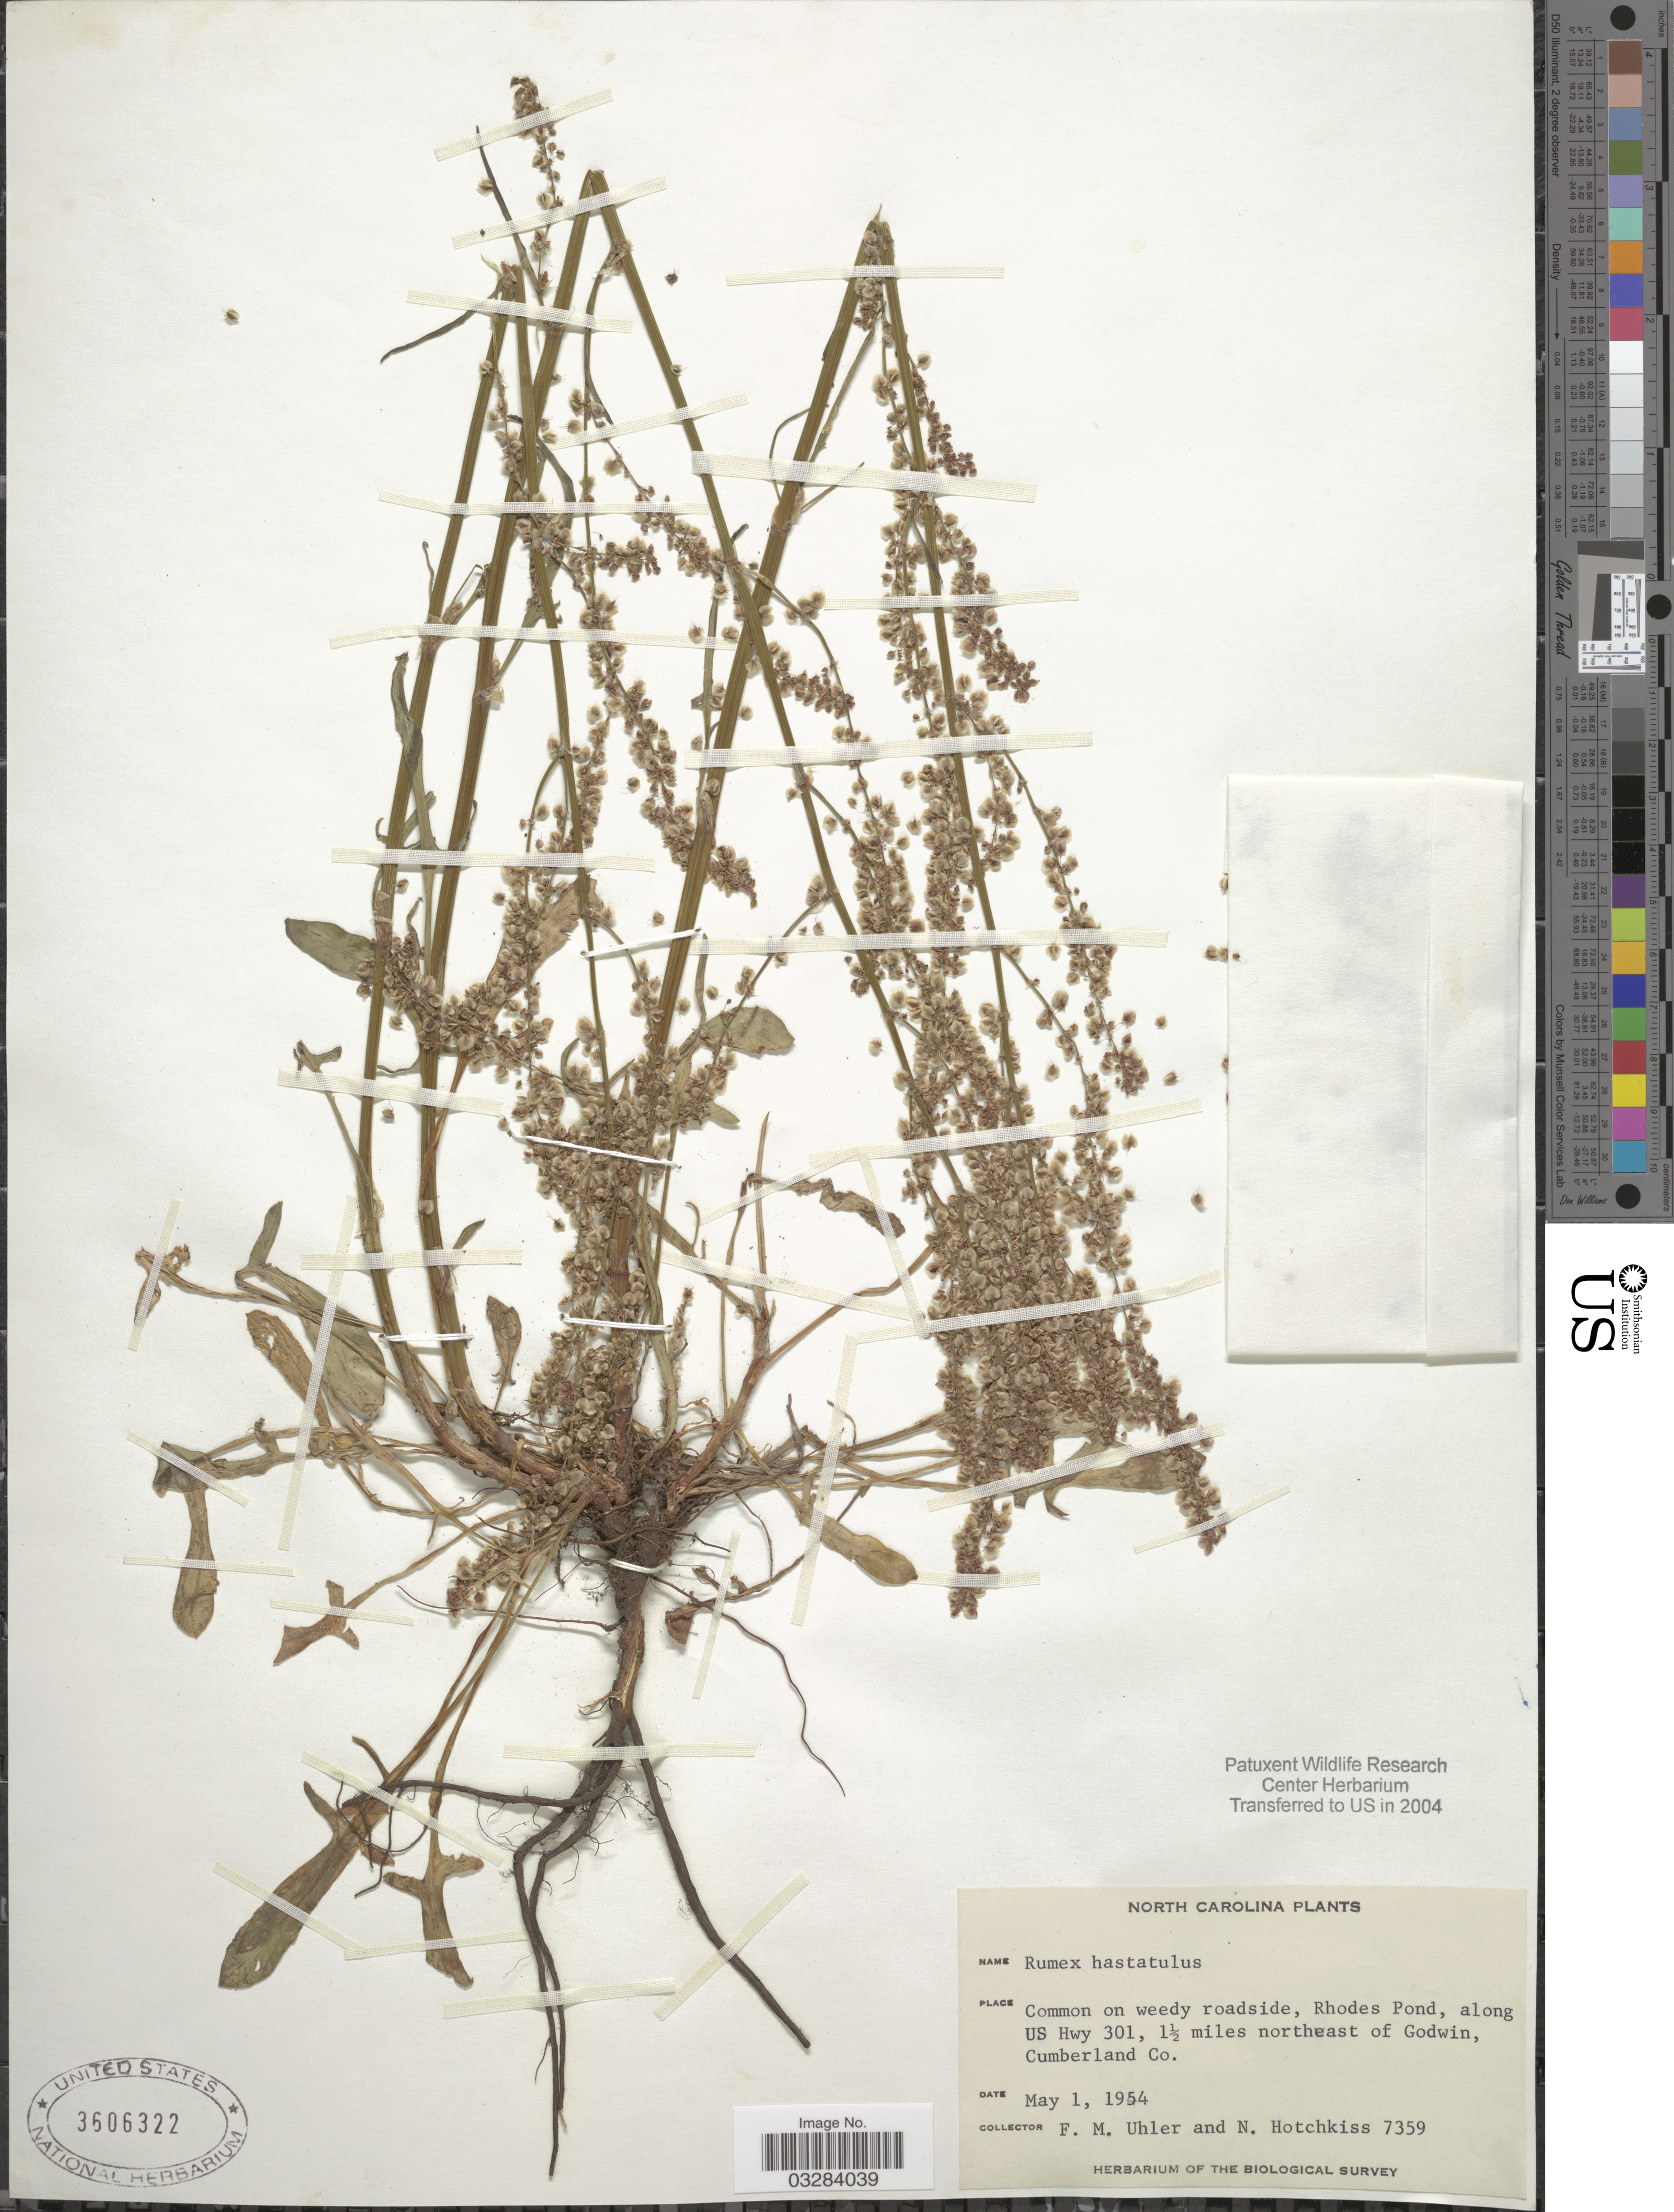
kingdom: Plantae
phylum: Tracheophyta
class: Magnoliopsida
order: Caryophyllales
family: Polygonaceae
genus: Rumex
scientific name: Rumex hastatulus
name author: Baldwin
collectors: F. M. Uhler & N. Hotchkiss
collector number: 7359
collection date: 1954-05-01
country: United States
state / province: North Carolina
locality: Rhodes Pond, along US Hwy 301, 1½ miles northeast of Godwin, Cumberland Co.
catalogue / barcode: US 3606322